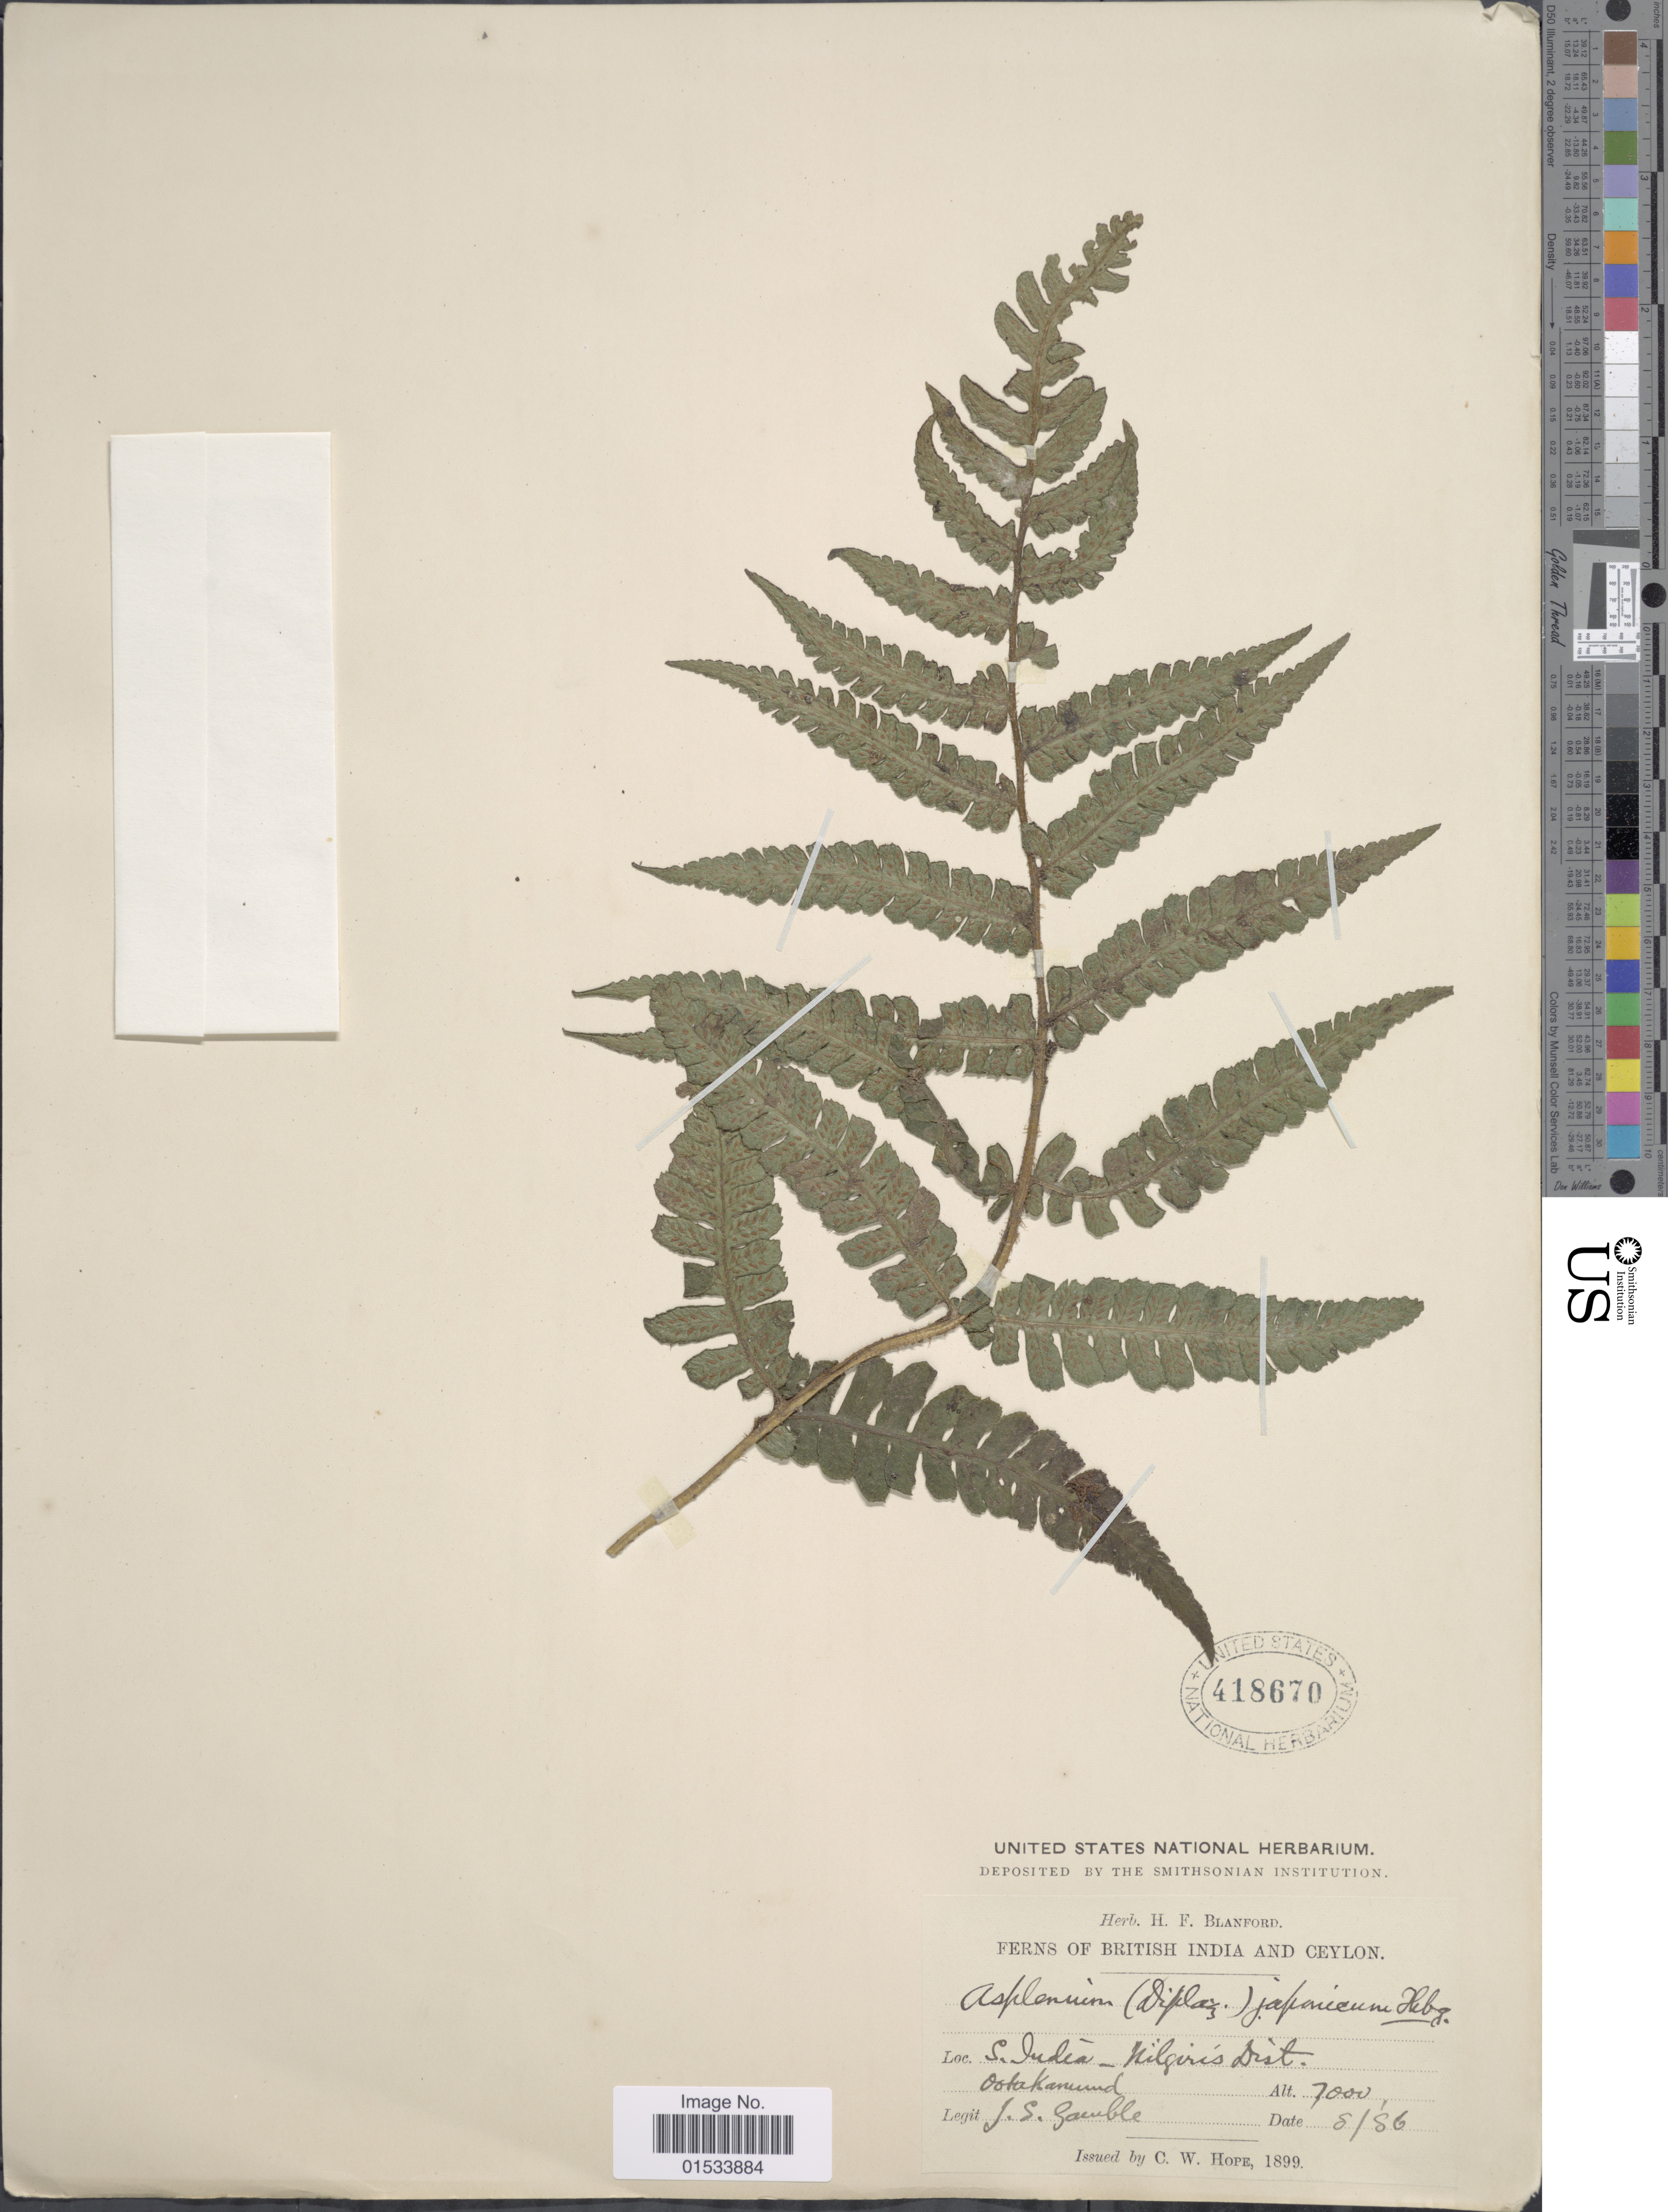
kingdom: Plantae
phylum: Tracheophyta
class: Polypodiopsida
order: Polypodiales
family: Athyriaceae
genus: Diplazium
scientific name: Diplazium japonicum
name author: (Thunb.) Copel.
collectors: J. S. Gamble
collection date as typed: Transcribed d/m/y: /8/86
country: India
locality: S. India - Nilgiris District, Ootakamund, British India and Ceylon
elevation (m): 2134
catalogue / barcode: US 418670